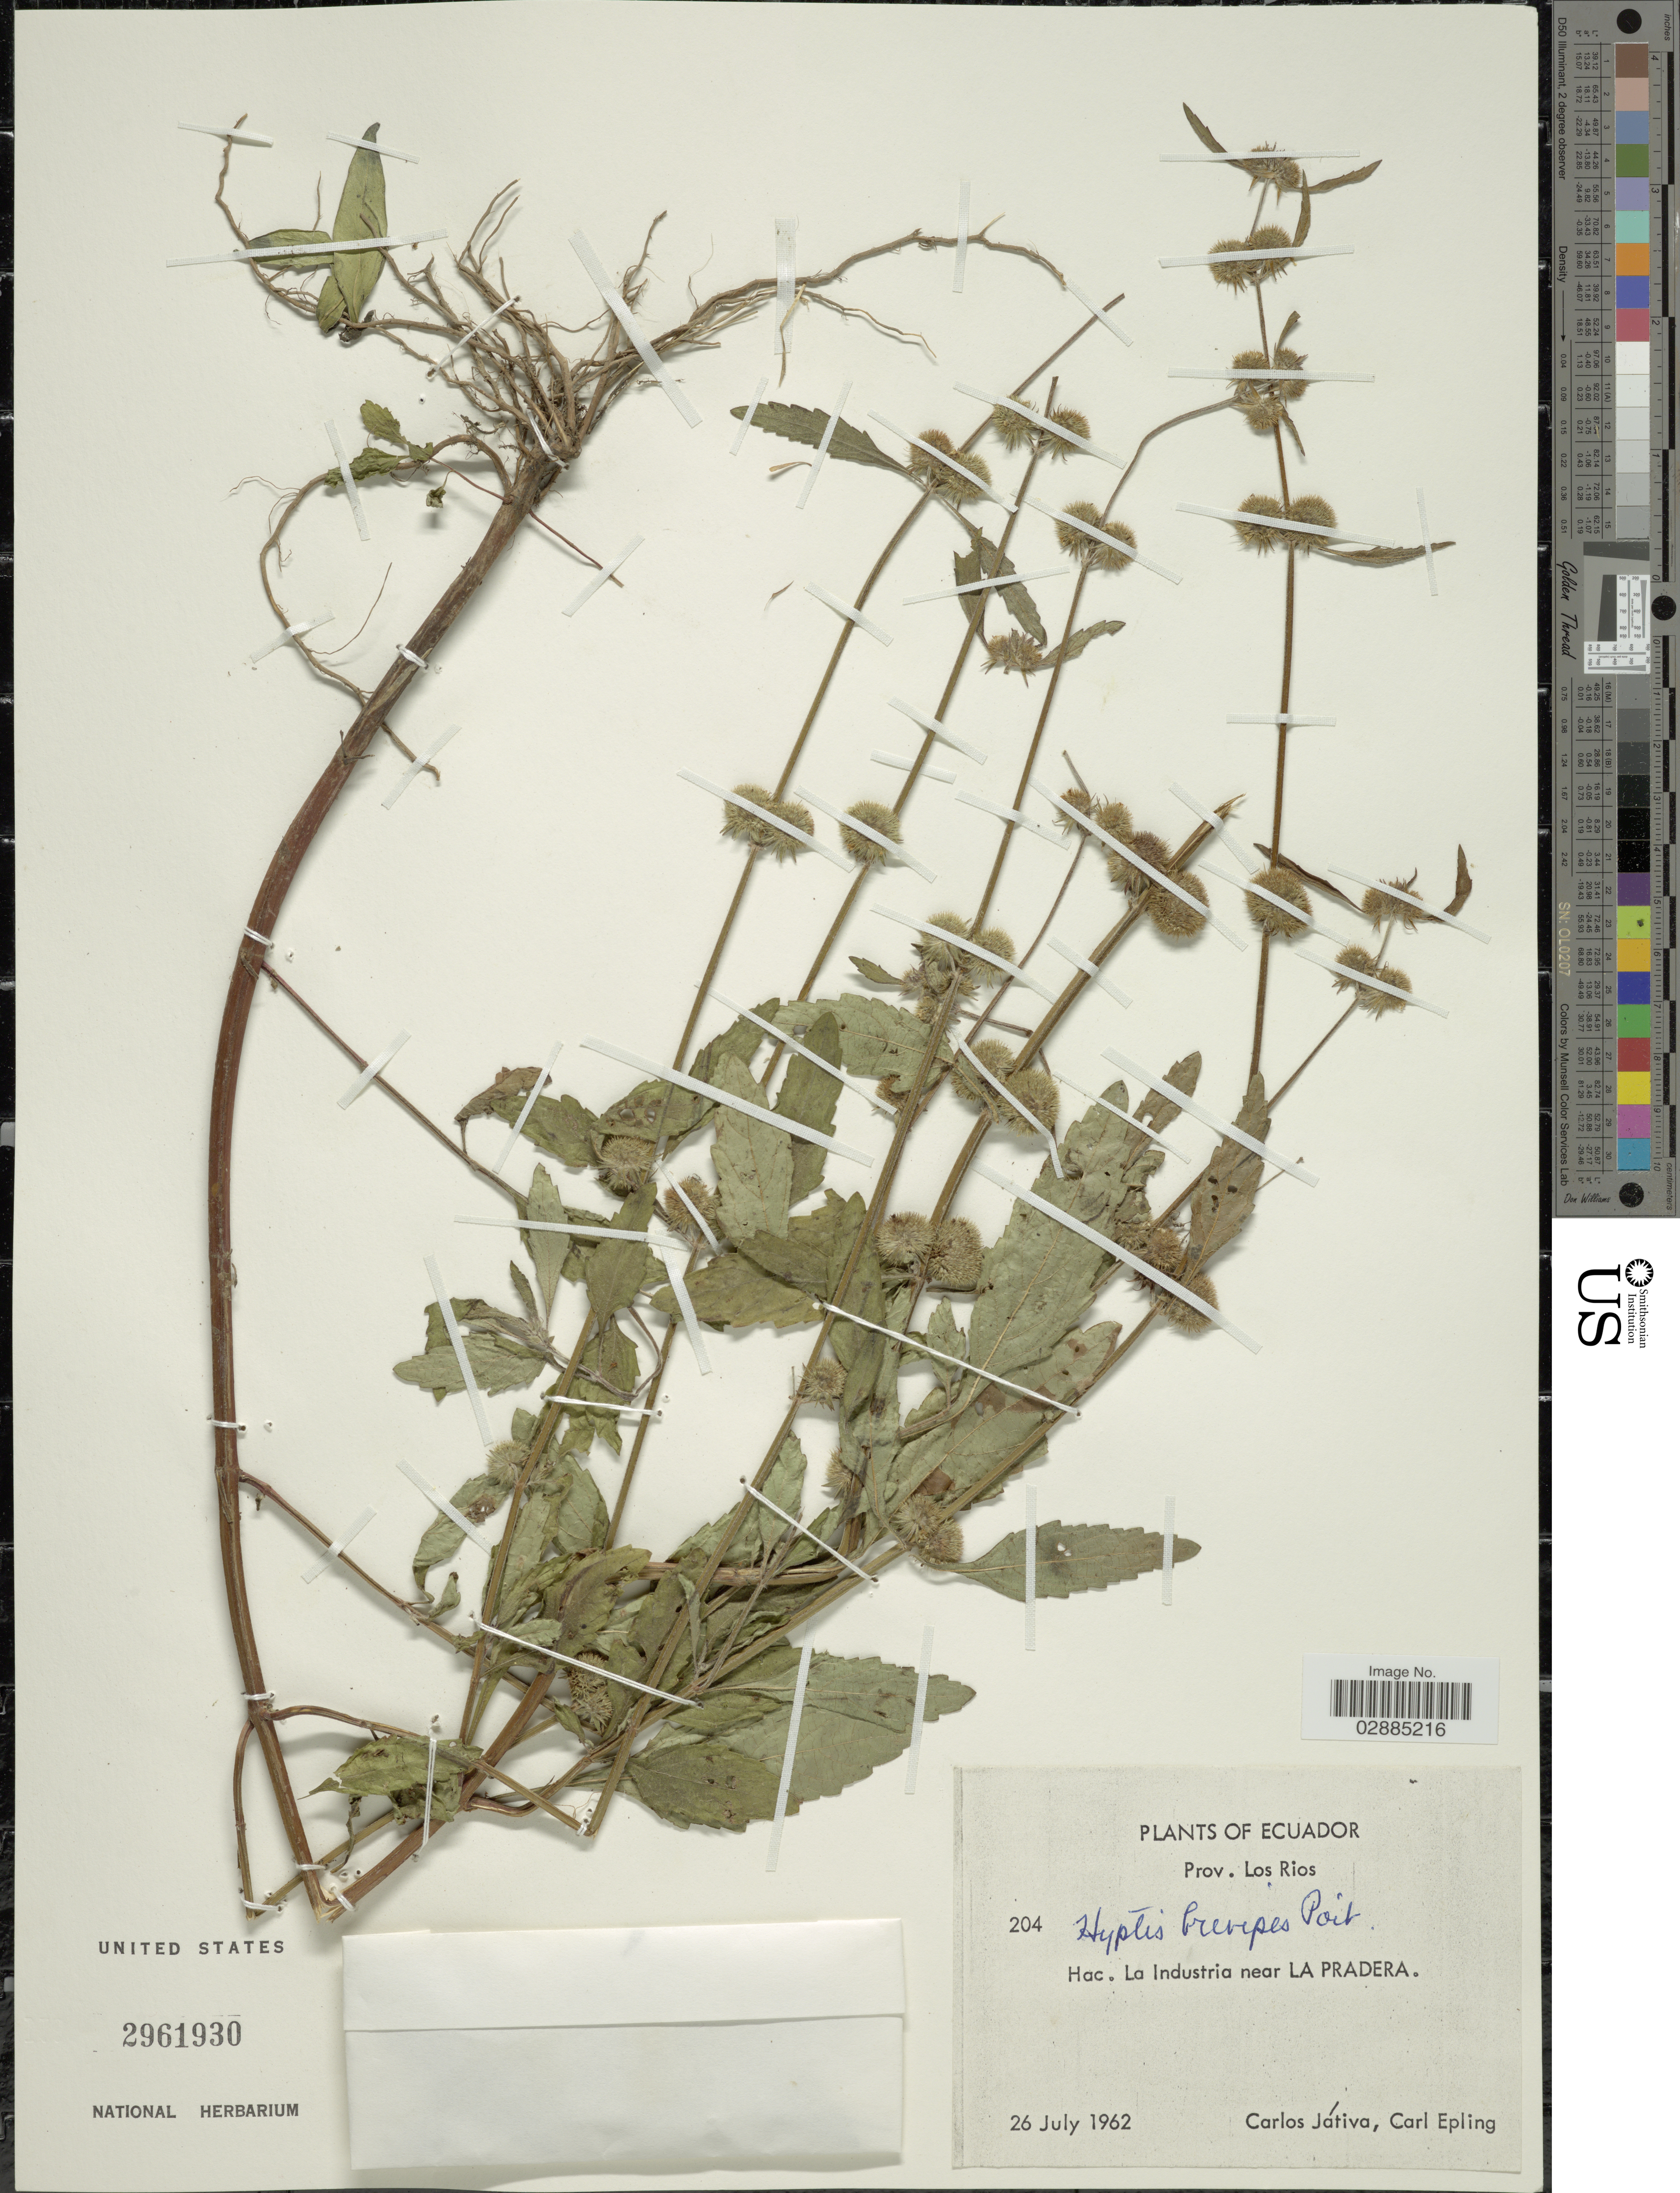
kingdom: Plantae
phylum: Tracheophyta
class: Magnoliopsida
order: Lamiales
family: Lamiaceae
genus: Hyptis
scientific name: Hyptis brevipes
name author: Poit.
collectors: C. D. Játiva & C. C. Epling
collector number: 204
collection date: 1962-07-26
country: Ecuador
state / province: Los Ríos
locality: Hac. La Industria near La Pradera.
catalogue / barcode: US 2961930